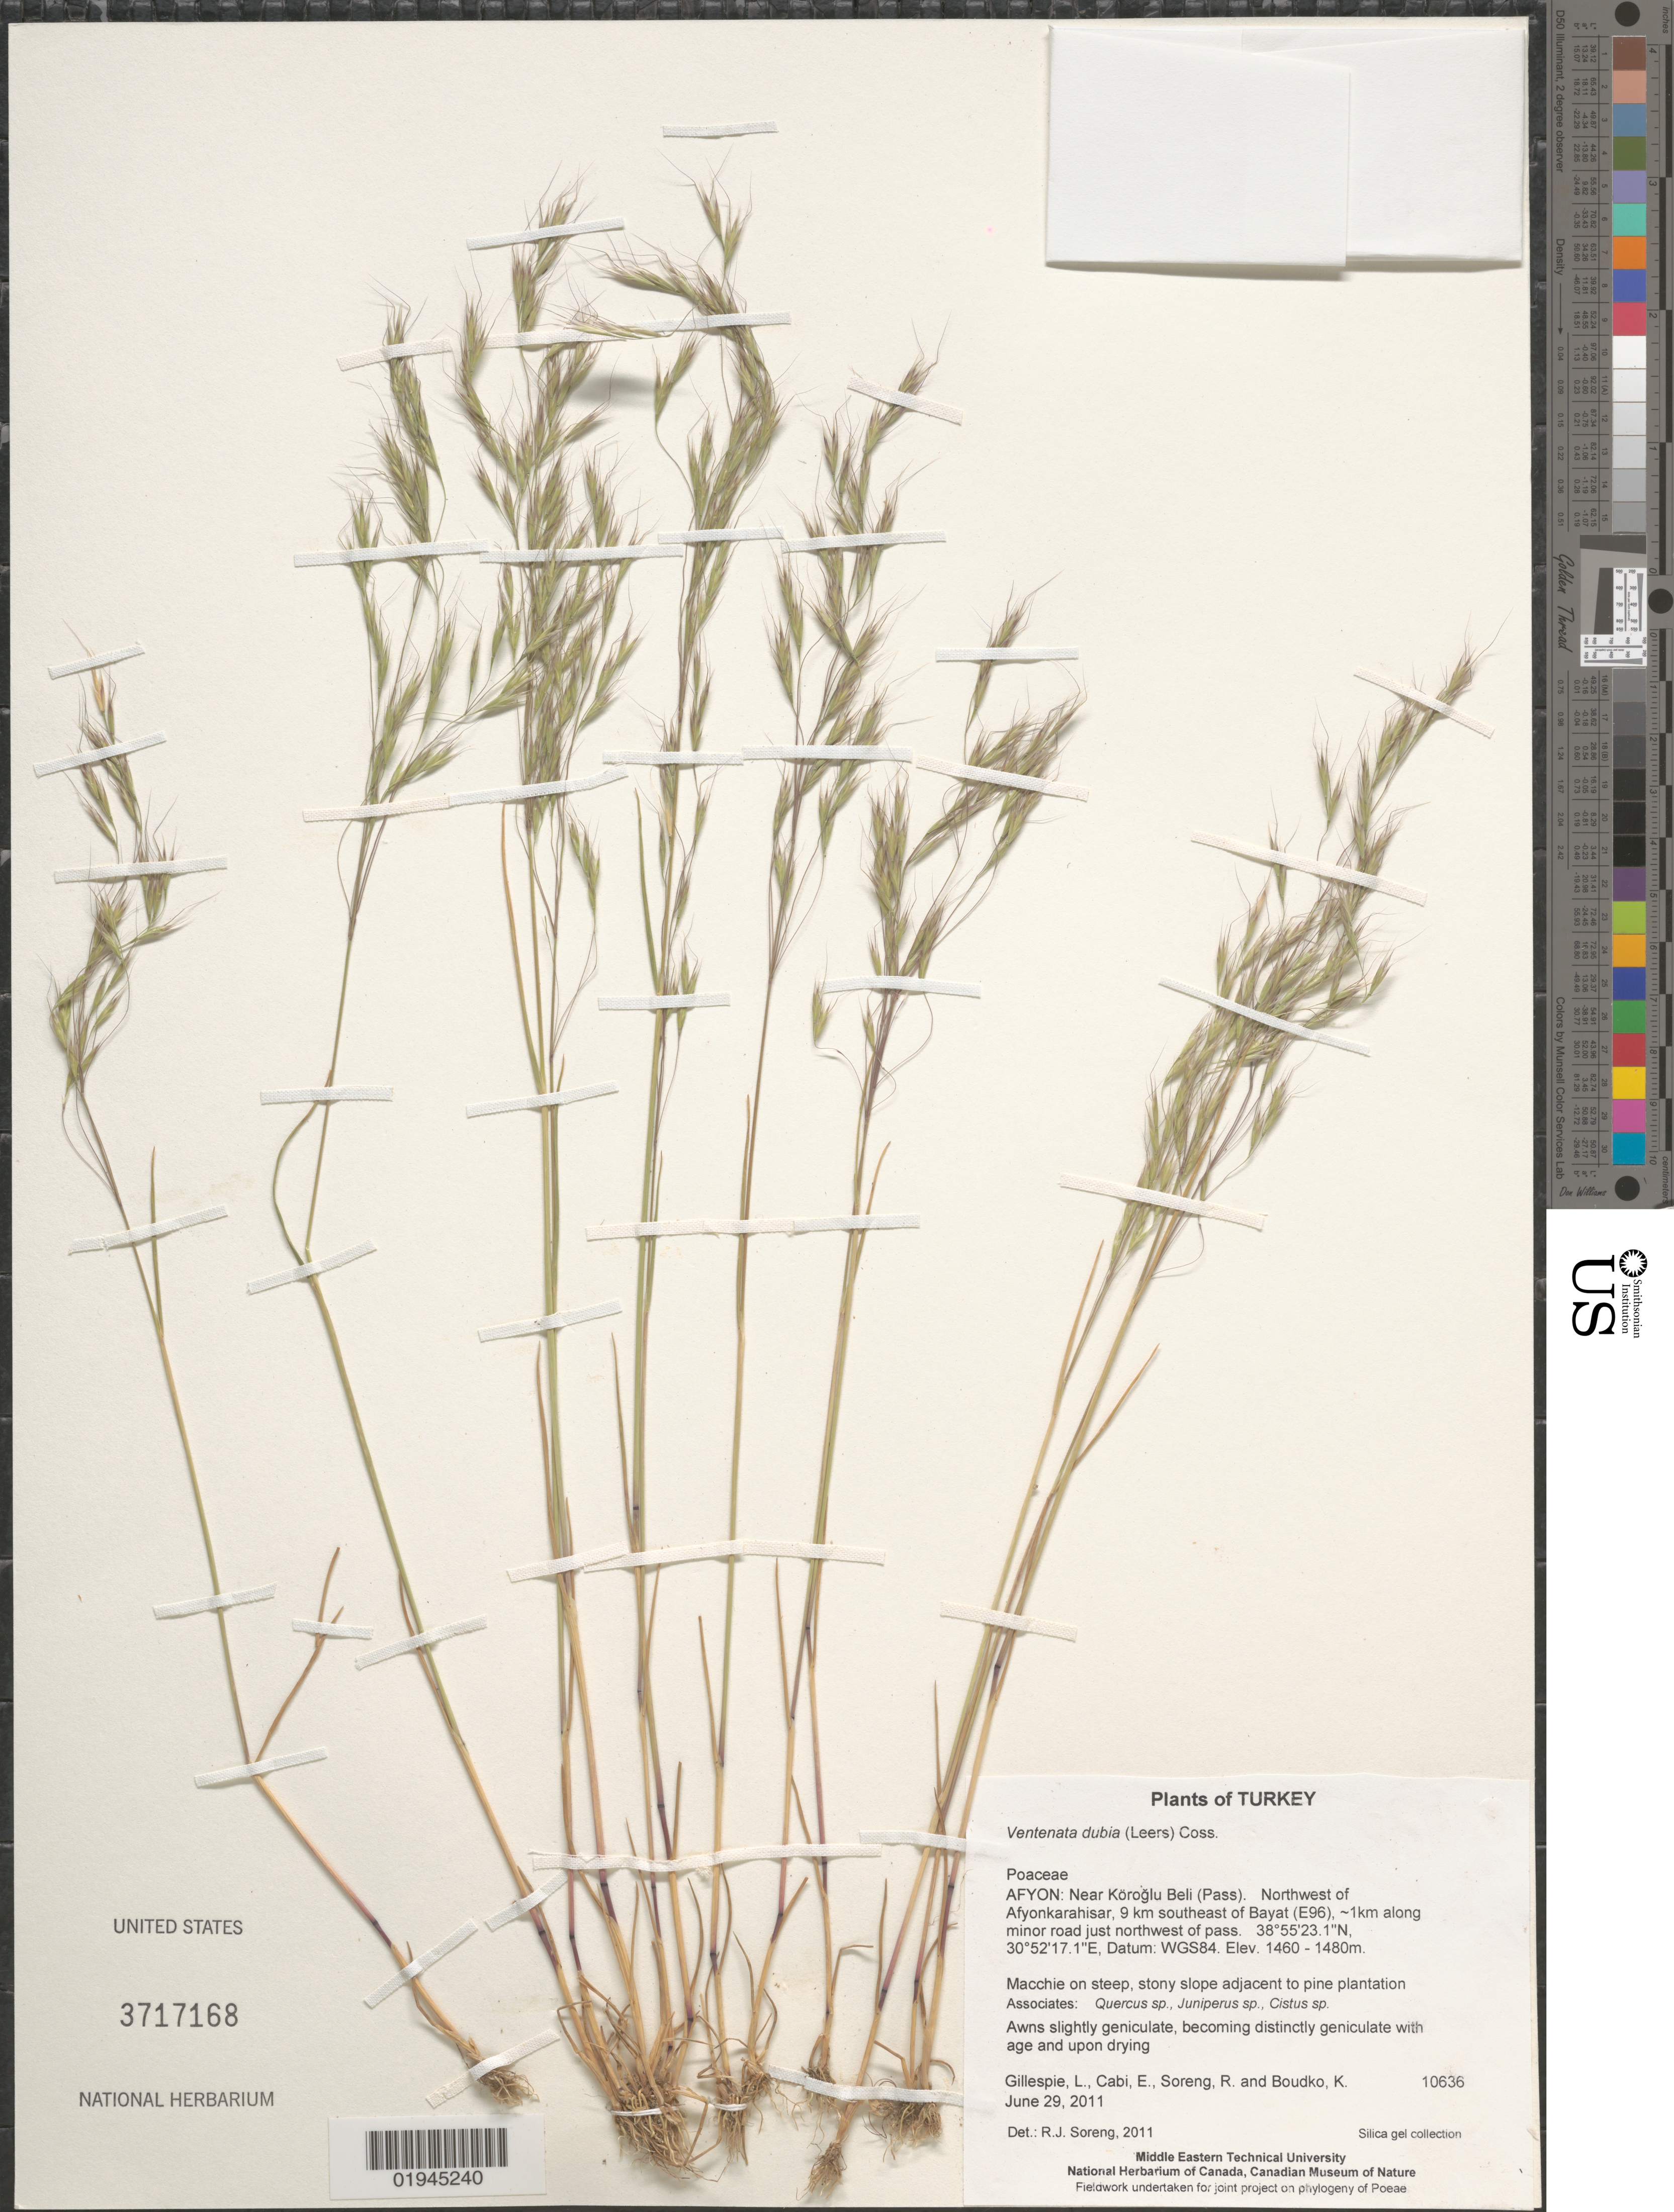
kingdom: Plantae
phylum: Tracheophyta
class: Liliopsida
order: Poales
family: Poaceae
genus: Ventenata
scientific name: Ventenata dubia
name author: (Leers) Coss.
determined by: Soreng, Robert J., Research Associate (BOT), Smithsonian Institution - National Museum of Natural History (UNITED STATES)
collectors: L. J. Gillespie, E. Cabi, R. J. Soreng & K. Boudko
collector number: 10636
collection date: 2011-06-29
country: Turkey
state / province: Afyonkarahisar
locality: Near Köroglu Beli (Pass). Northwest of Afyonkarahisar, 9 km southeast of Bayat (E96), ~1km along minor road just northwest of pass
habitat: Macchie on steep, stony slope adjacent to pine plantation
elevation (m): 1460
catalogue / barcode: US 3717168